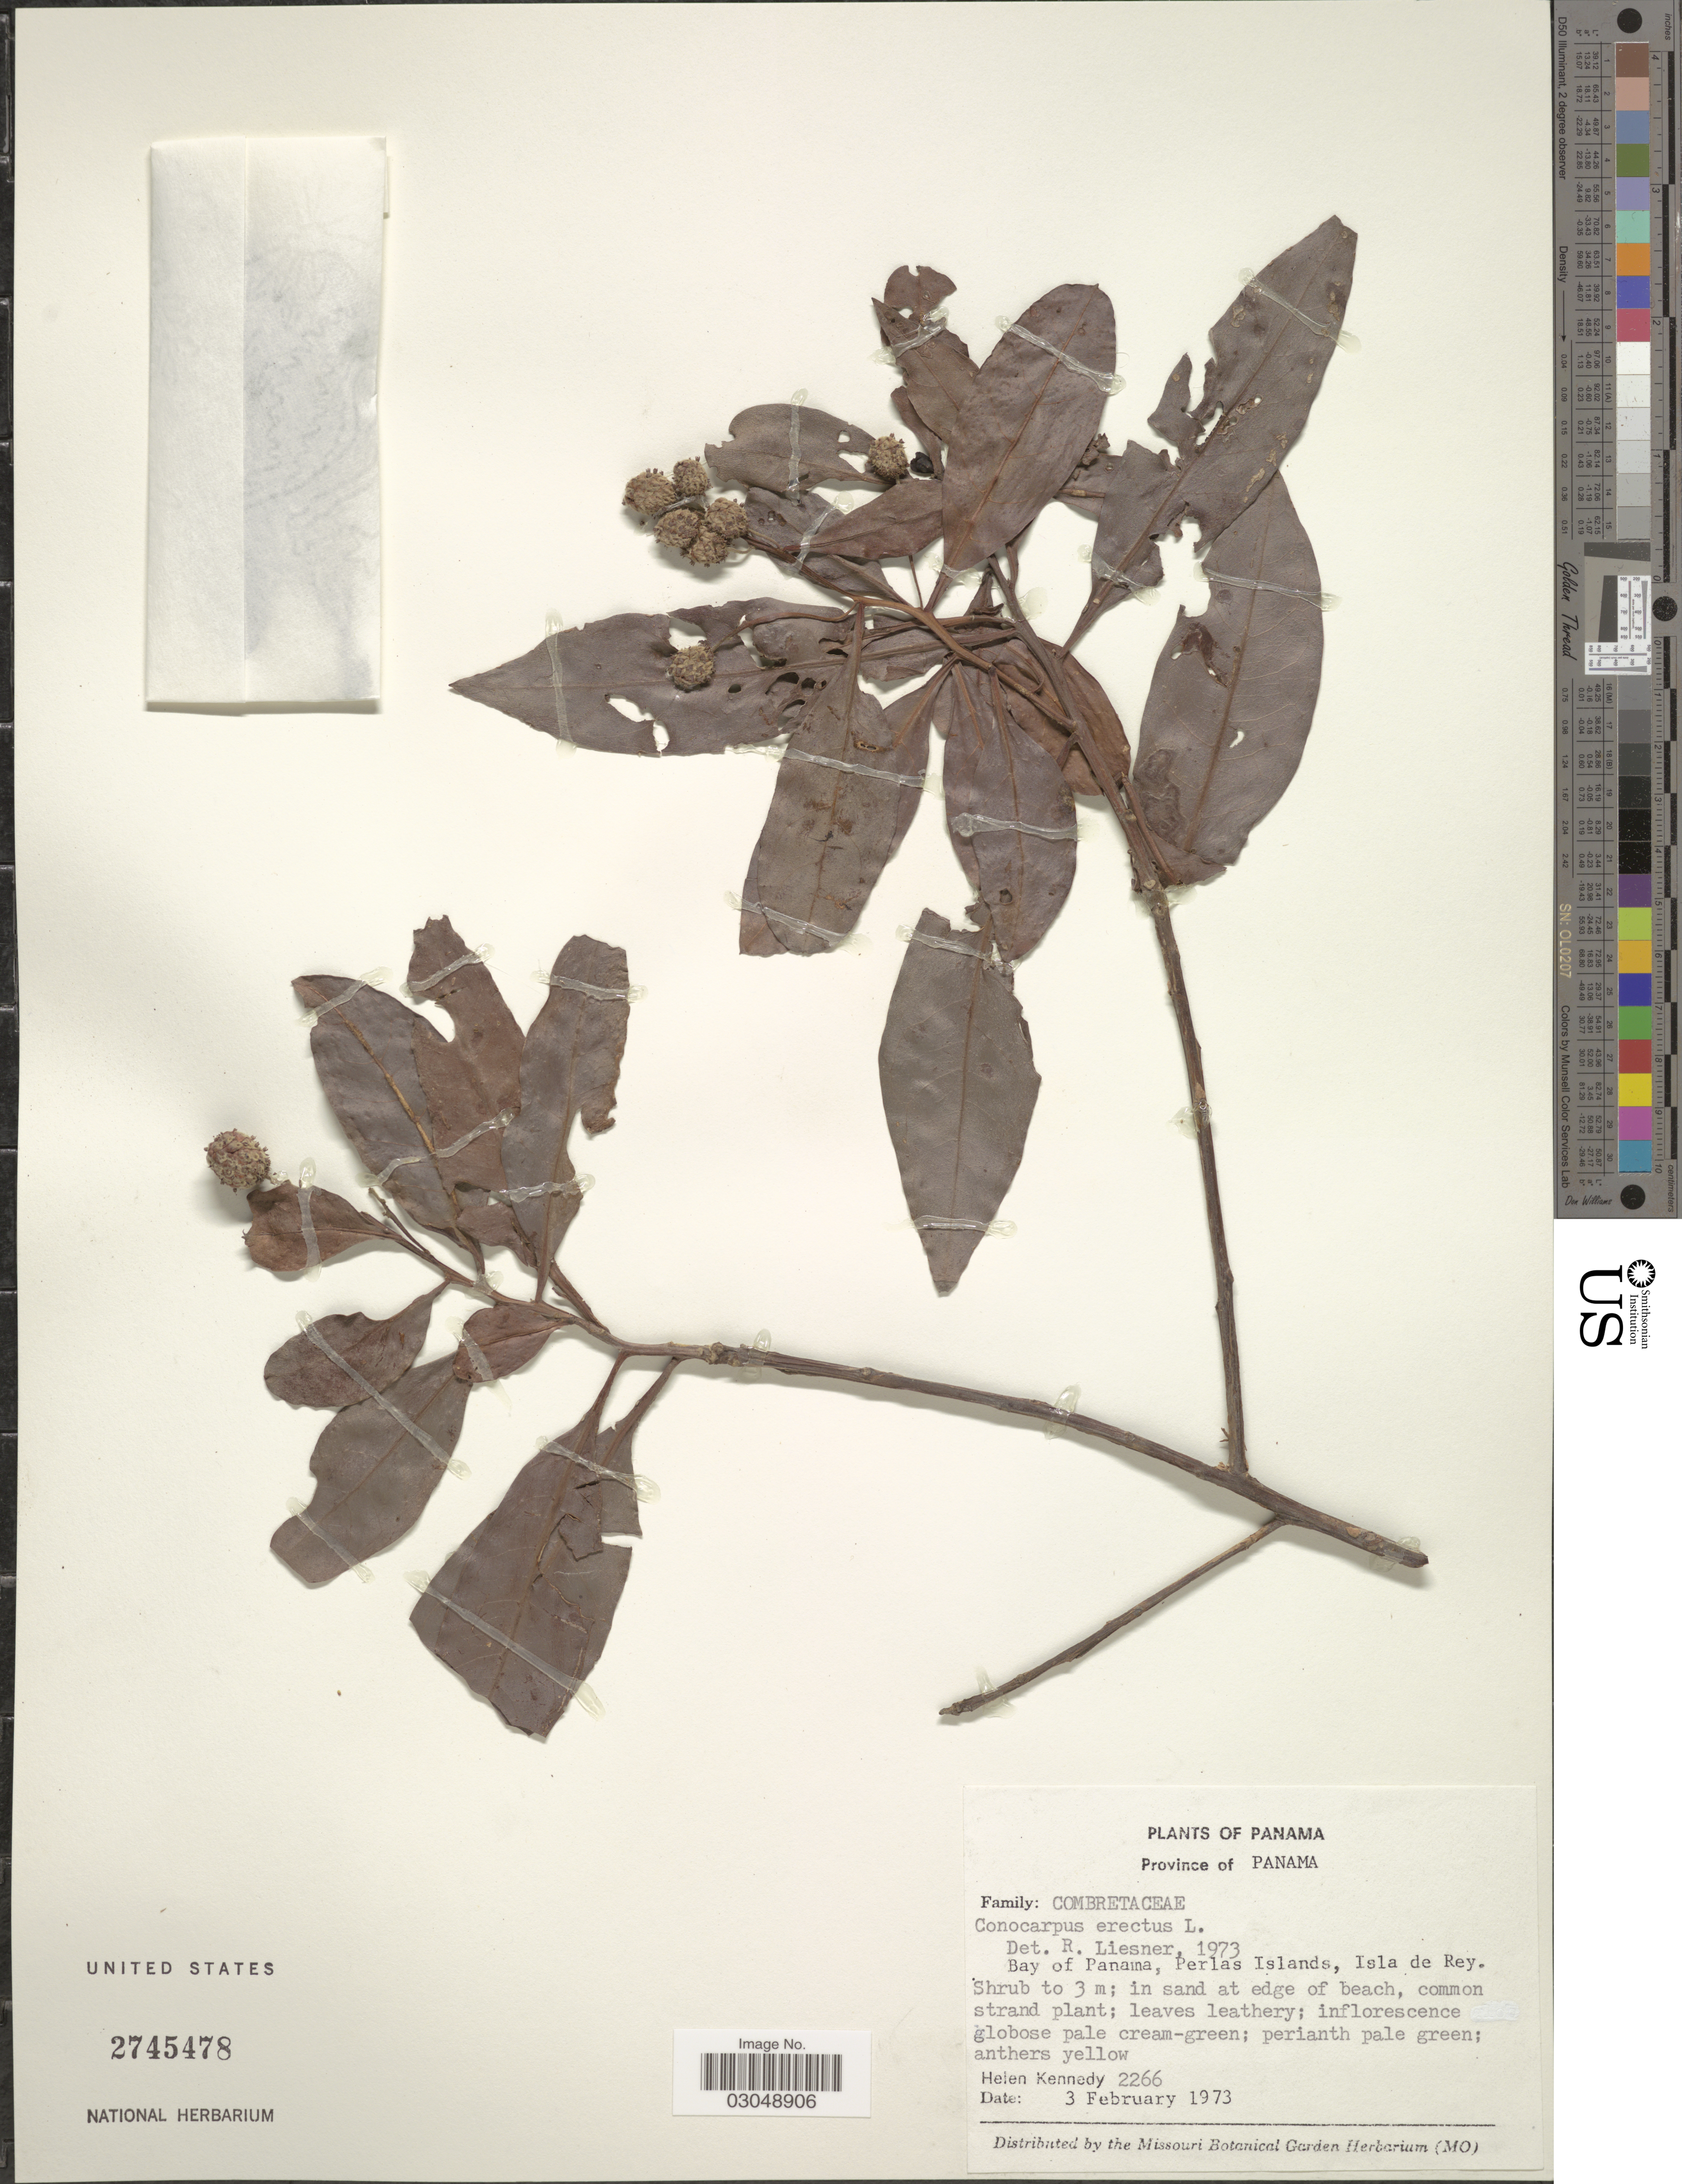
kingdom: Plantae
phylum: Tracheophyta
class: Magnoliopsida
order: Myrtales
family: Combretaceae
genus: Conocarpus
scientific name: Conocarpus erectus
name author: L.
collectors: H. Kennedy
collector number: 2266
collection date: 1973-02-03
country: Panama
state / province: Panamá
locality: Bay of Panama, Perlas Islands, Isla de Rey.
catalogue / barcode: US 2745478